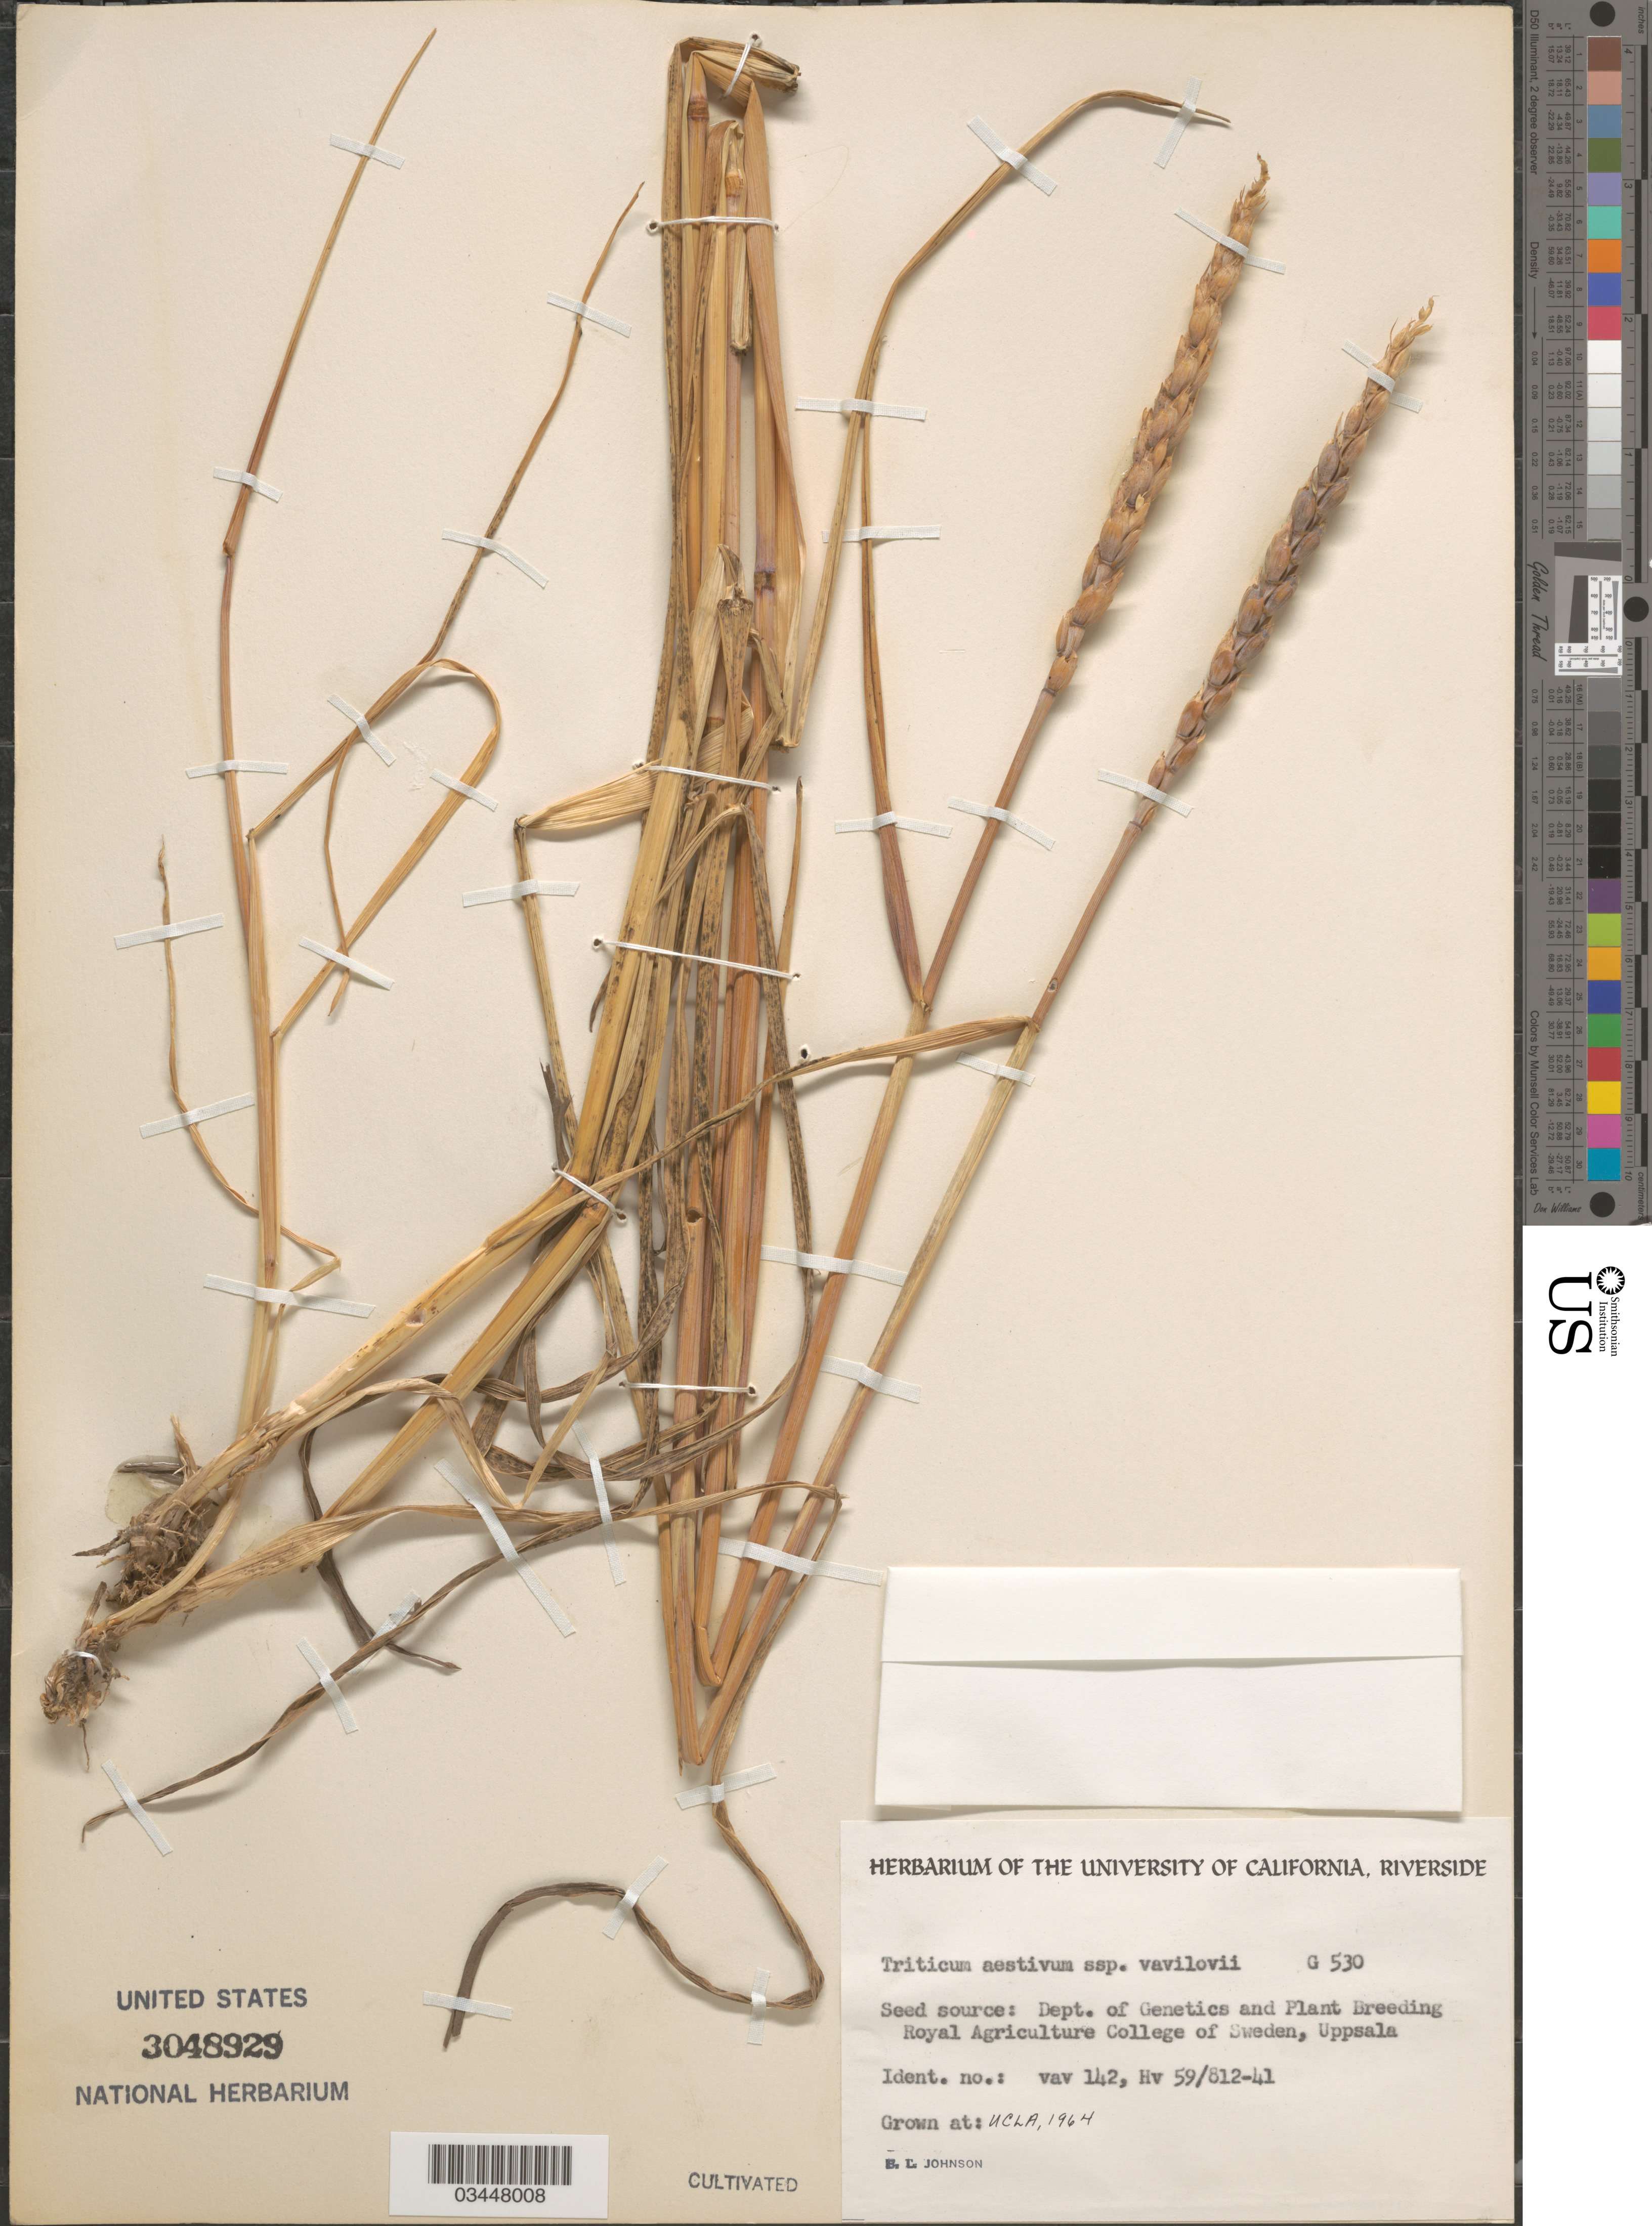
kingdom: Plantae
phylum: Tracheophyta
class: Liliopsida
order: Poales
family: Poaceae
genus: Triticum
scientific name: Triticum aestivum subsp. vavilovii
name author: (Jakubz.) Sears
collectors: B. Johnson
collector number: G530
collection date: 1964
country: United States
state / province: California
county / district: Los Angeles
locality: UCLA.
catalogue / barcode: US 3048929